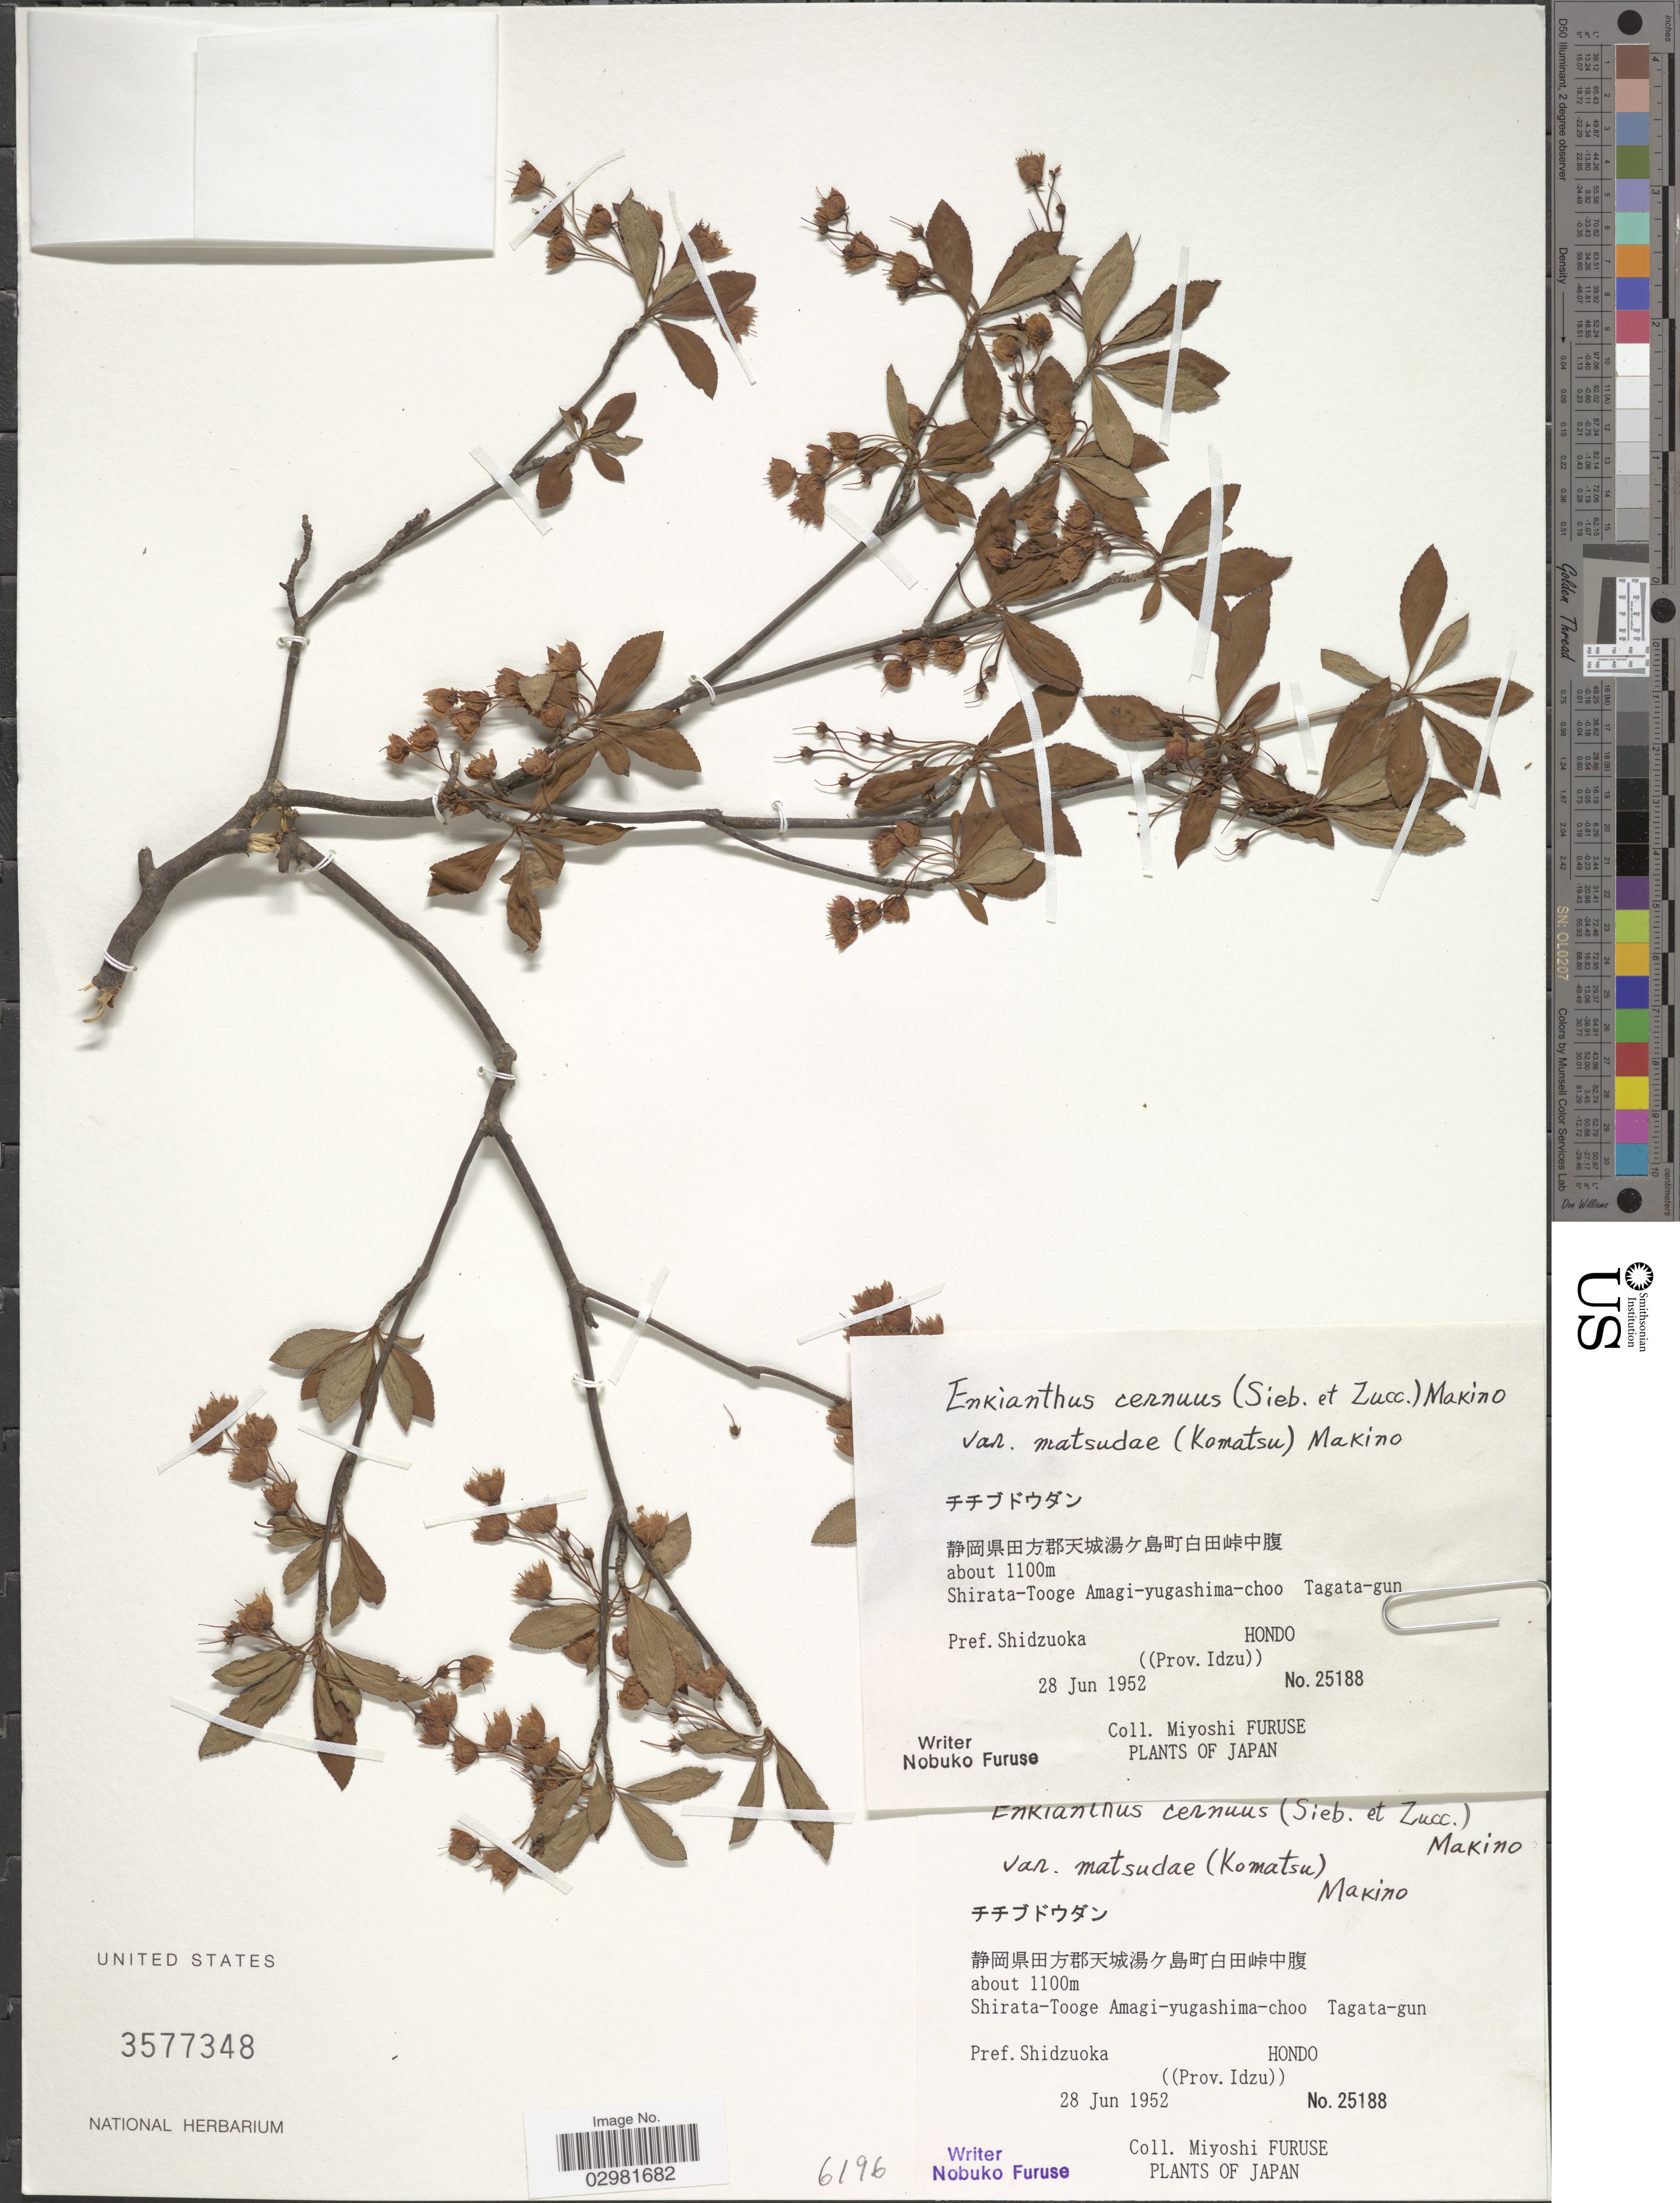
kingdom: Plantae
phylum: Tracheophyta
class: Magnoliopsida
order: Ericales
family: Ericaceae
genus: Enkianthus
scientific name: Enkianthus cernuus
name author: (Siebold & Zucc.) Benth. & Hook. f. ex Makino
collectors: M. Furuse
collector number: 25188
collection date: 1952-06-28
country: Japan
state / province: Sizuoka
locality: Shirara-Tooge, Amagi-yugashima-choo, Tagata-gun. Pref. Shidzuoka, ((Hondo, Prov. Idzu)).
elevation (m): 1100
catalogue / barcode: US 3577348